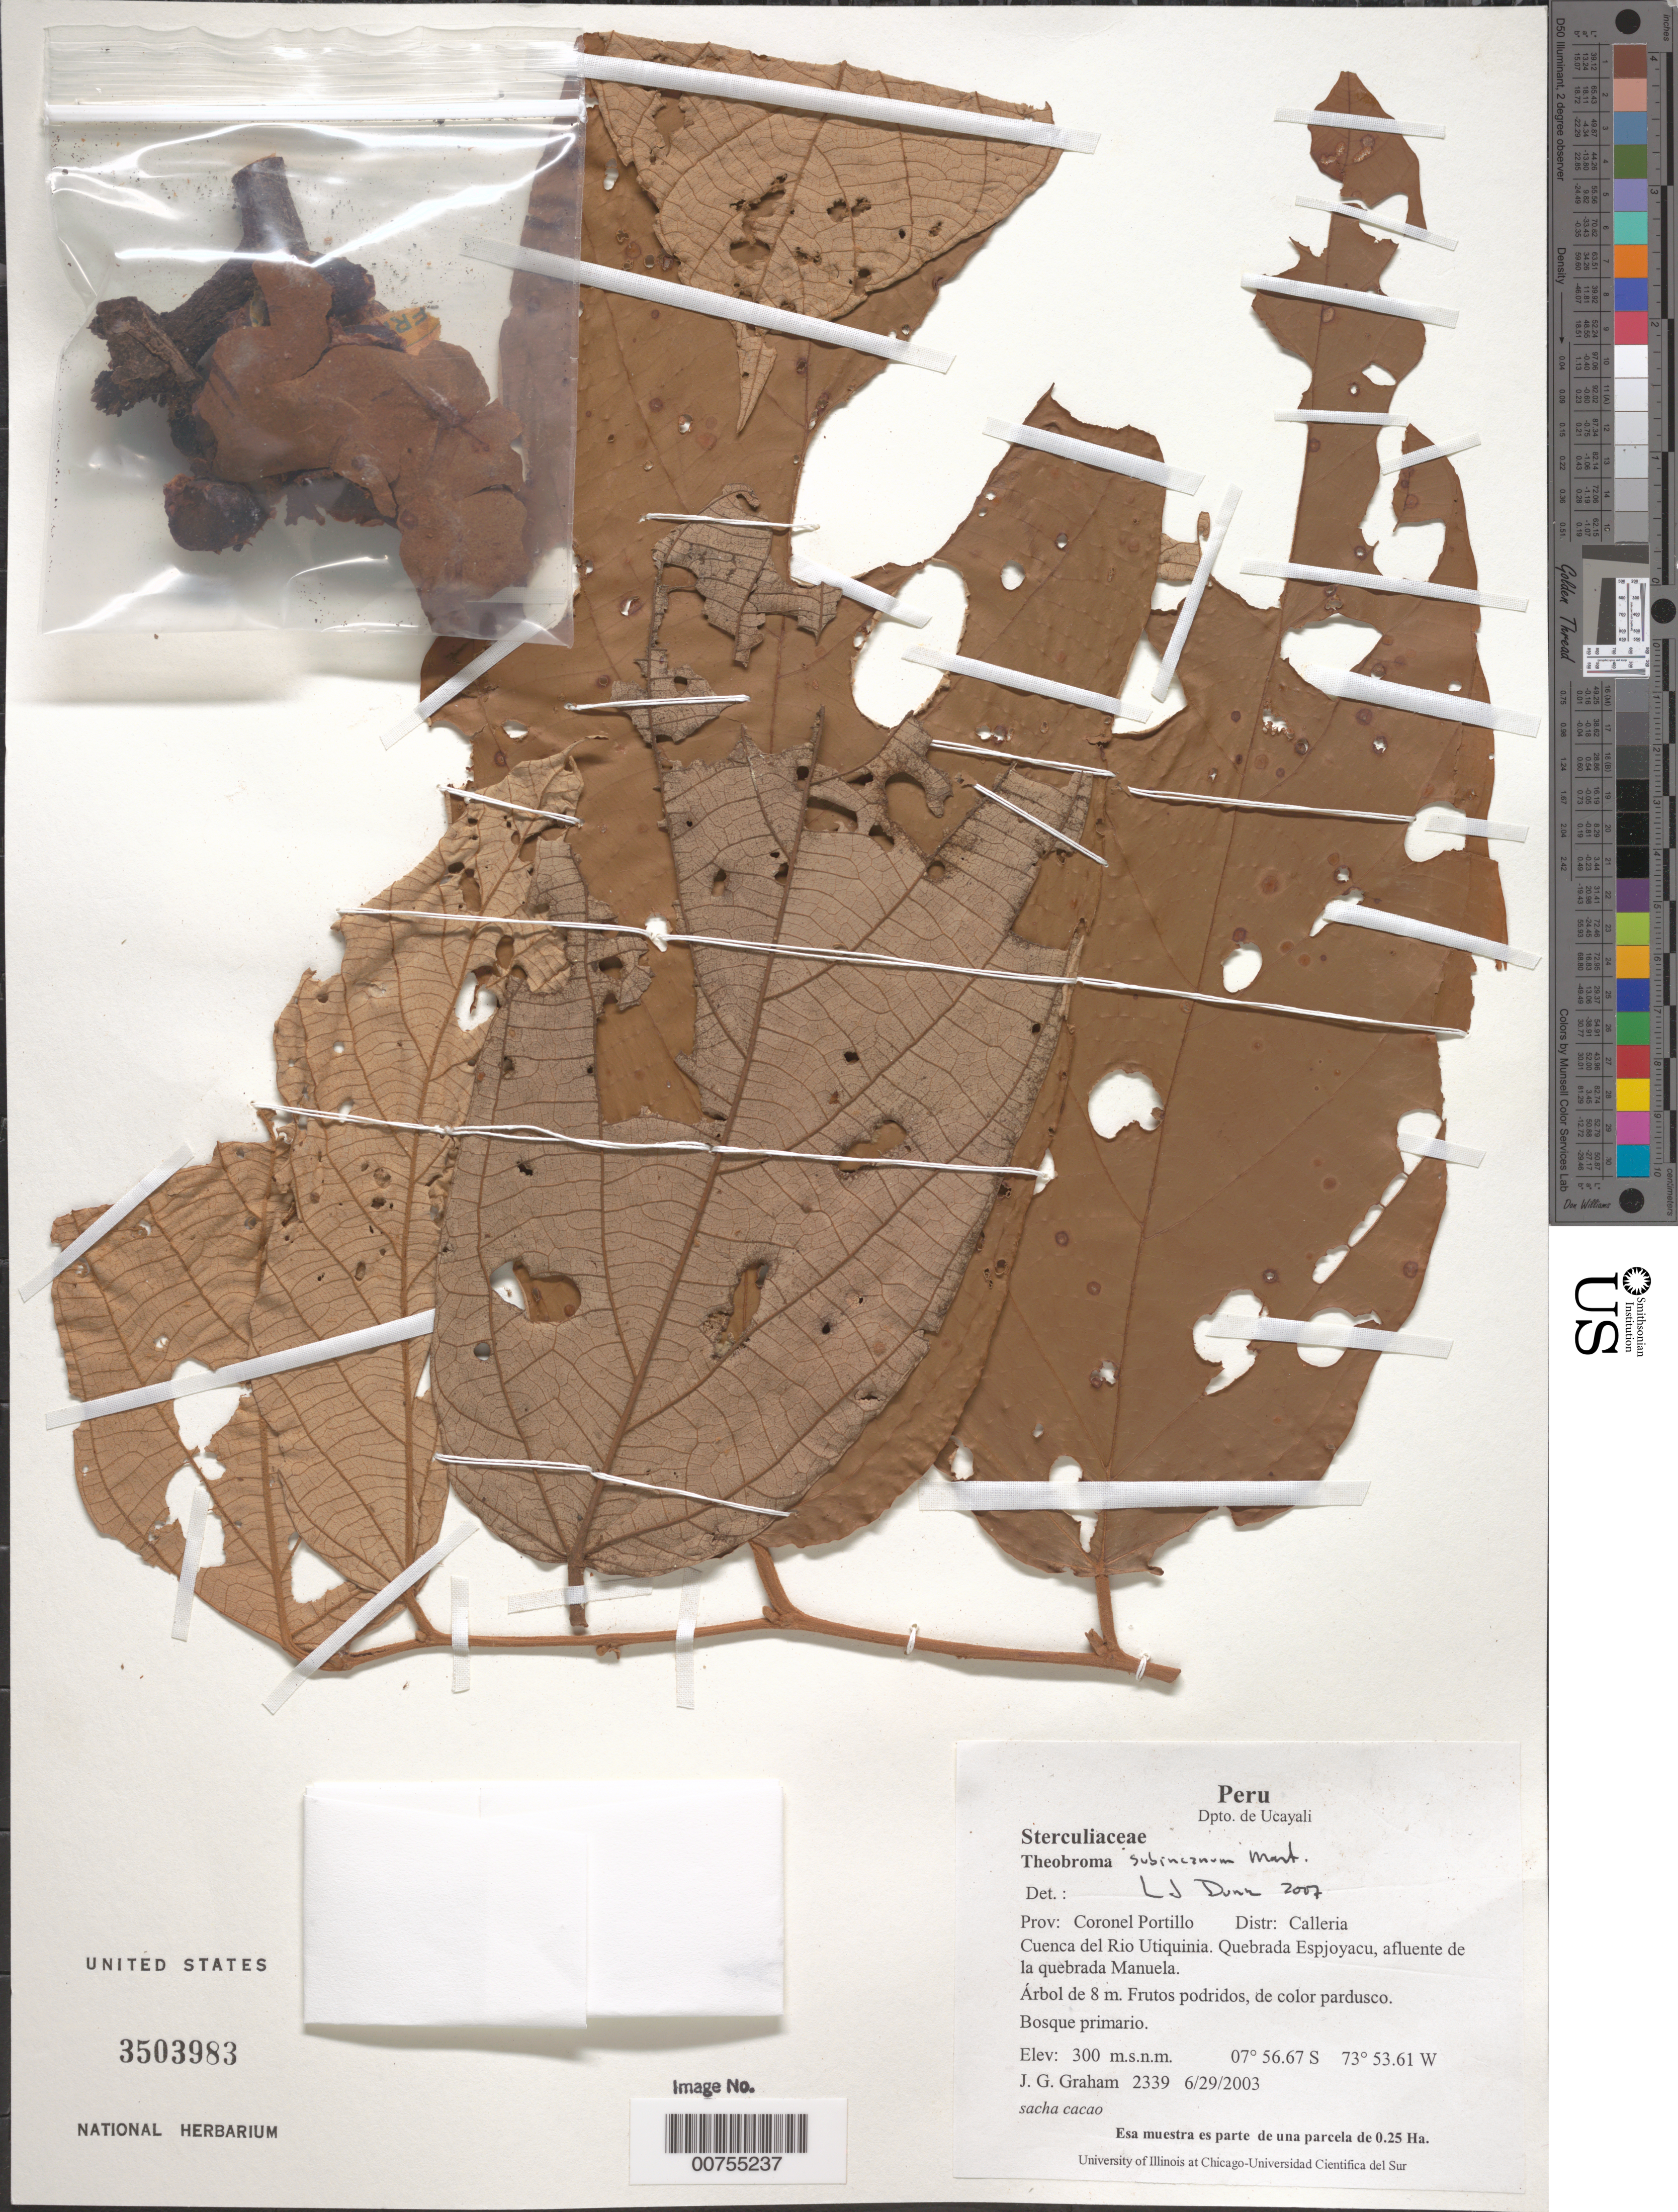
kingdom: Plantae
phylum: Tracheophyta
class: Magnoliopsida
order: Malvales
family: Malvaceae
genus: Theobroma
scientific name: Theobroma subincanum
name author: Mart.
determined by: Dorr, L. J., (BOT), Smithsonian Institution - National Museum of Natural History (UNITED STATES)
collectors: J. Graham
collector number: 2339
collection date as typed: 29 Jun 2003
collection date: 2003-06-29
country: Peru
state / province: Ucayali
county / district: Coronel Portillo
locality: Calleria. Cuenca del Río Utiquinia. Quebrada Espjoyacu, afluente de la quebrada Manuela.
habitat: Bosque primario.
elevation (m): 300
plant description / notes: Common name: sacha cacao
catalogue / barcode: US 3503983